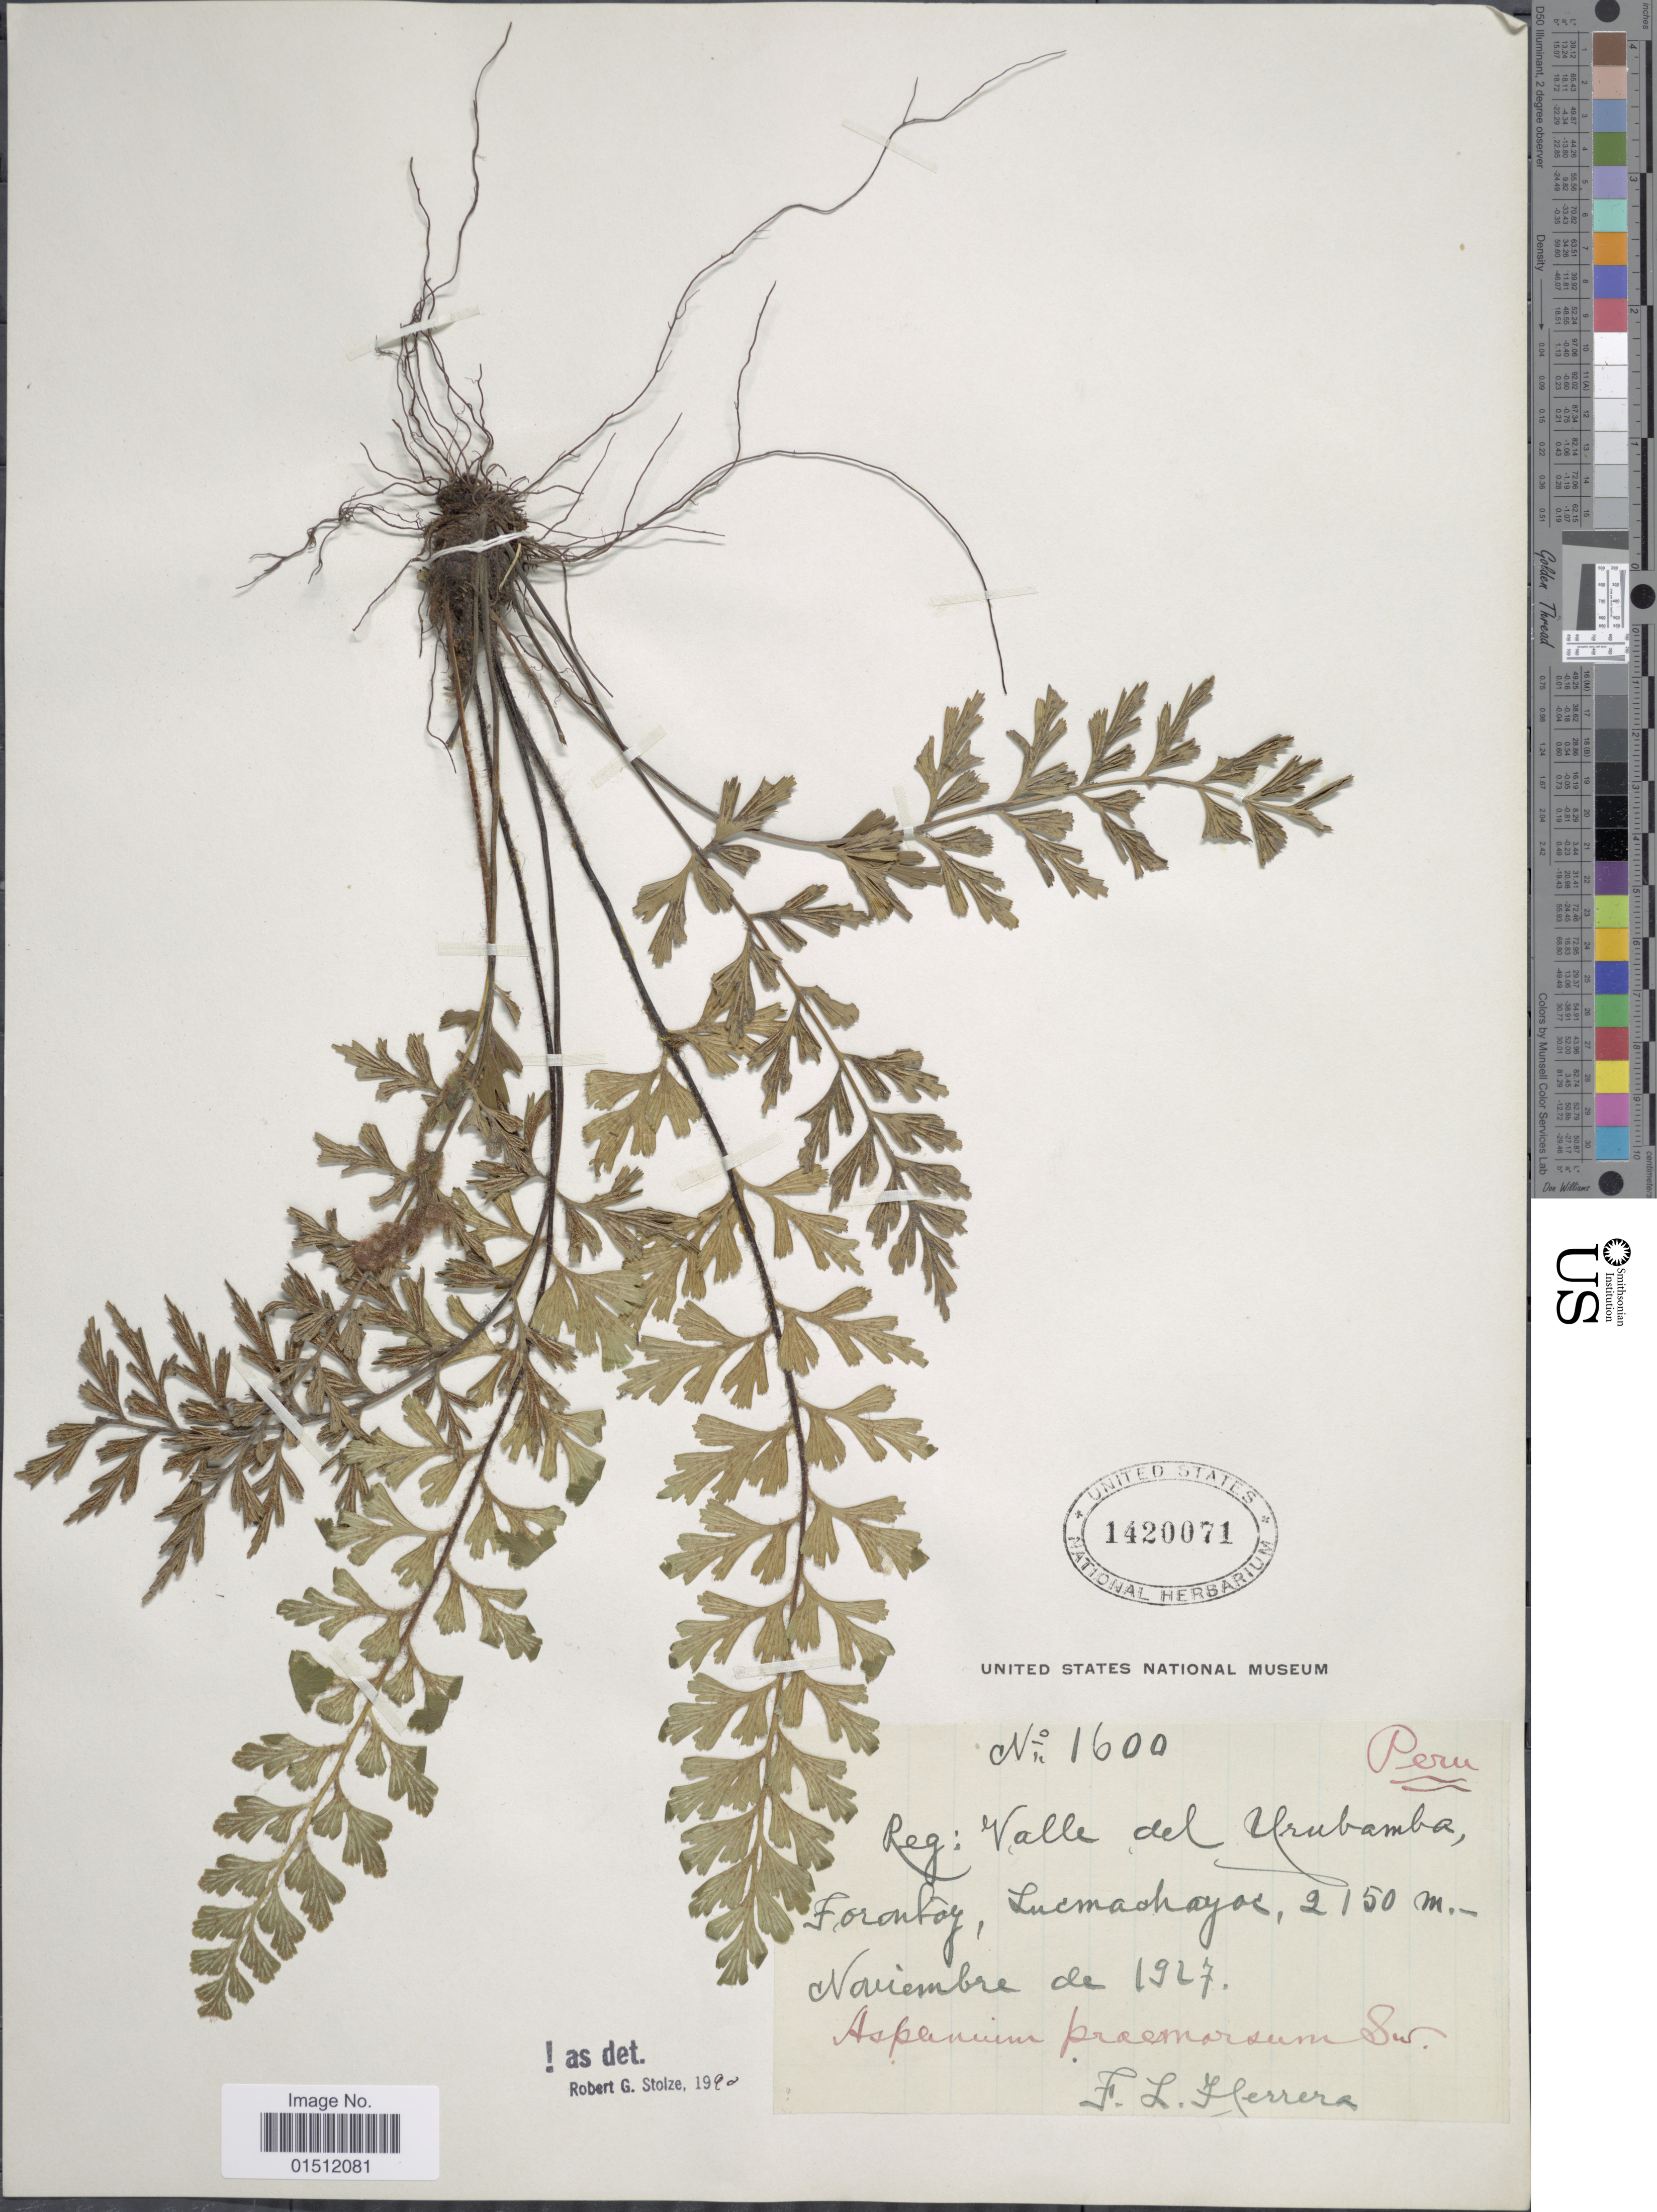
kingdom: Plantae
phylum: Tracheophyta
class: Polypodiopsida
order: Polypodiales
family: Aspleniaceae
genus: Asplenium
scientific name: Asplenium praemorsum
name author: Sw.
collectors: F. L. Herrera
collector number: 1600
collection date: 1927-11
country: Peru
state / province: Cusco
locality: Valle del Urubamba, Torontoy, Lucmachayoc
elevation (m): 2150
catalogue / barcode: US 1420071